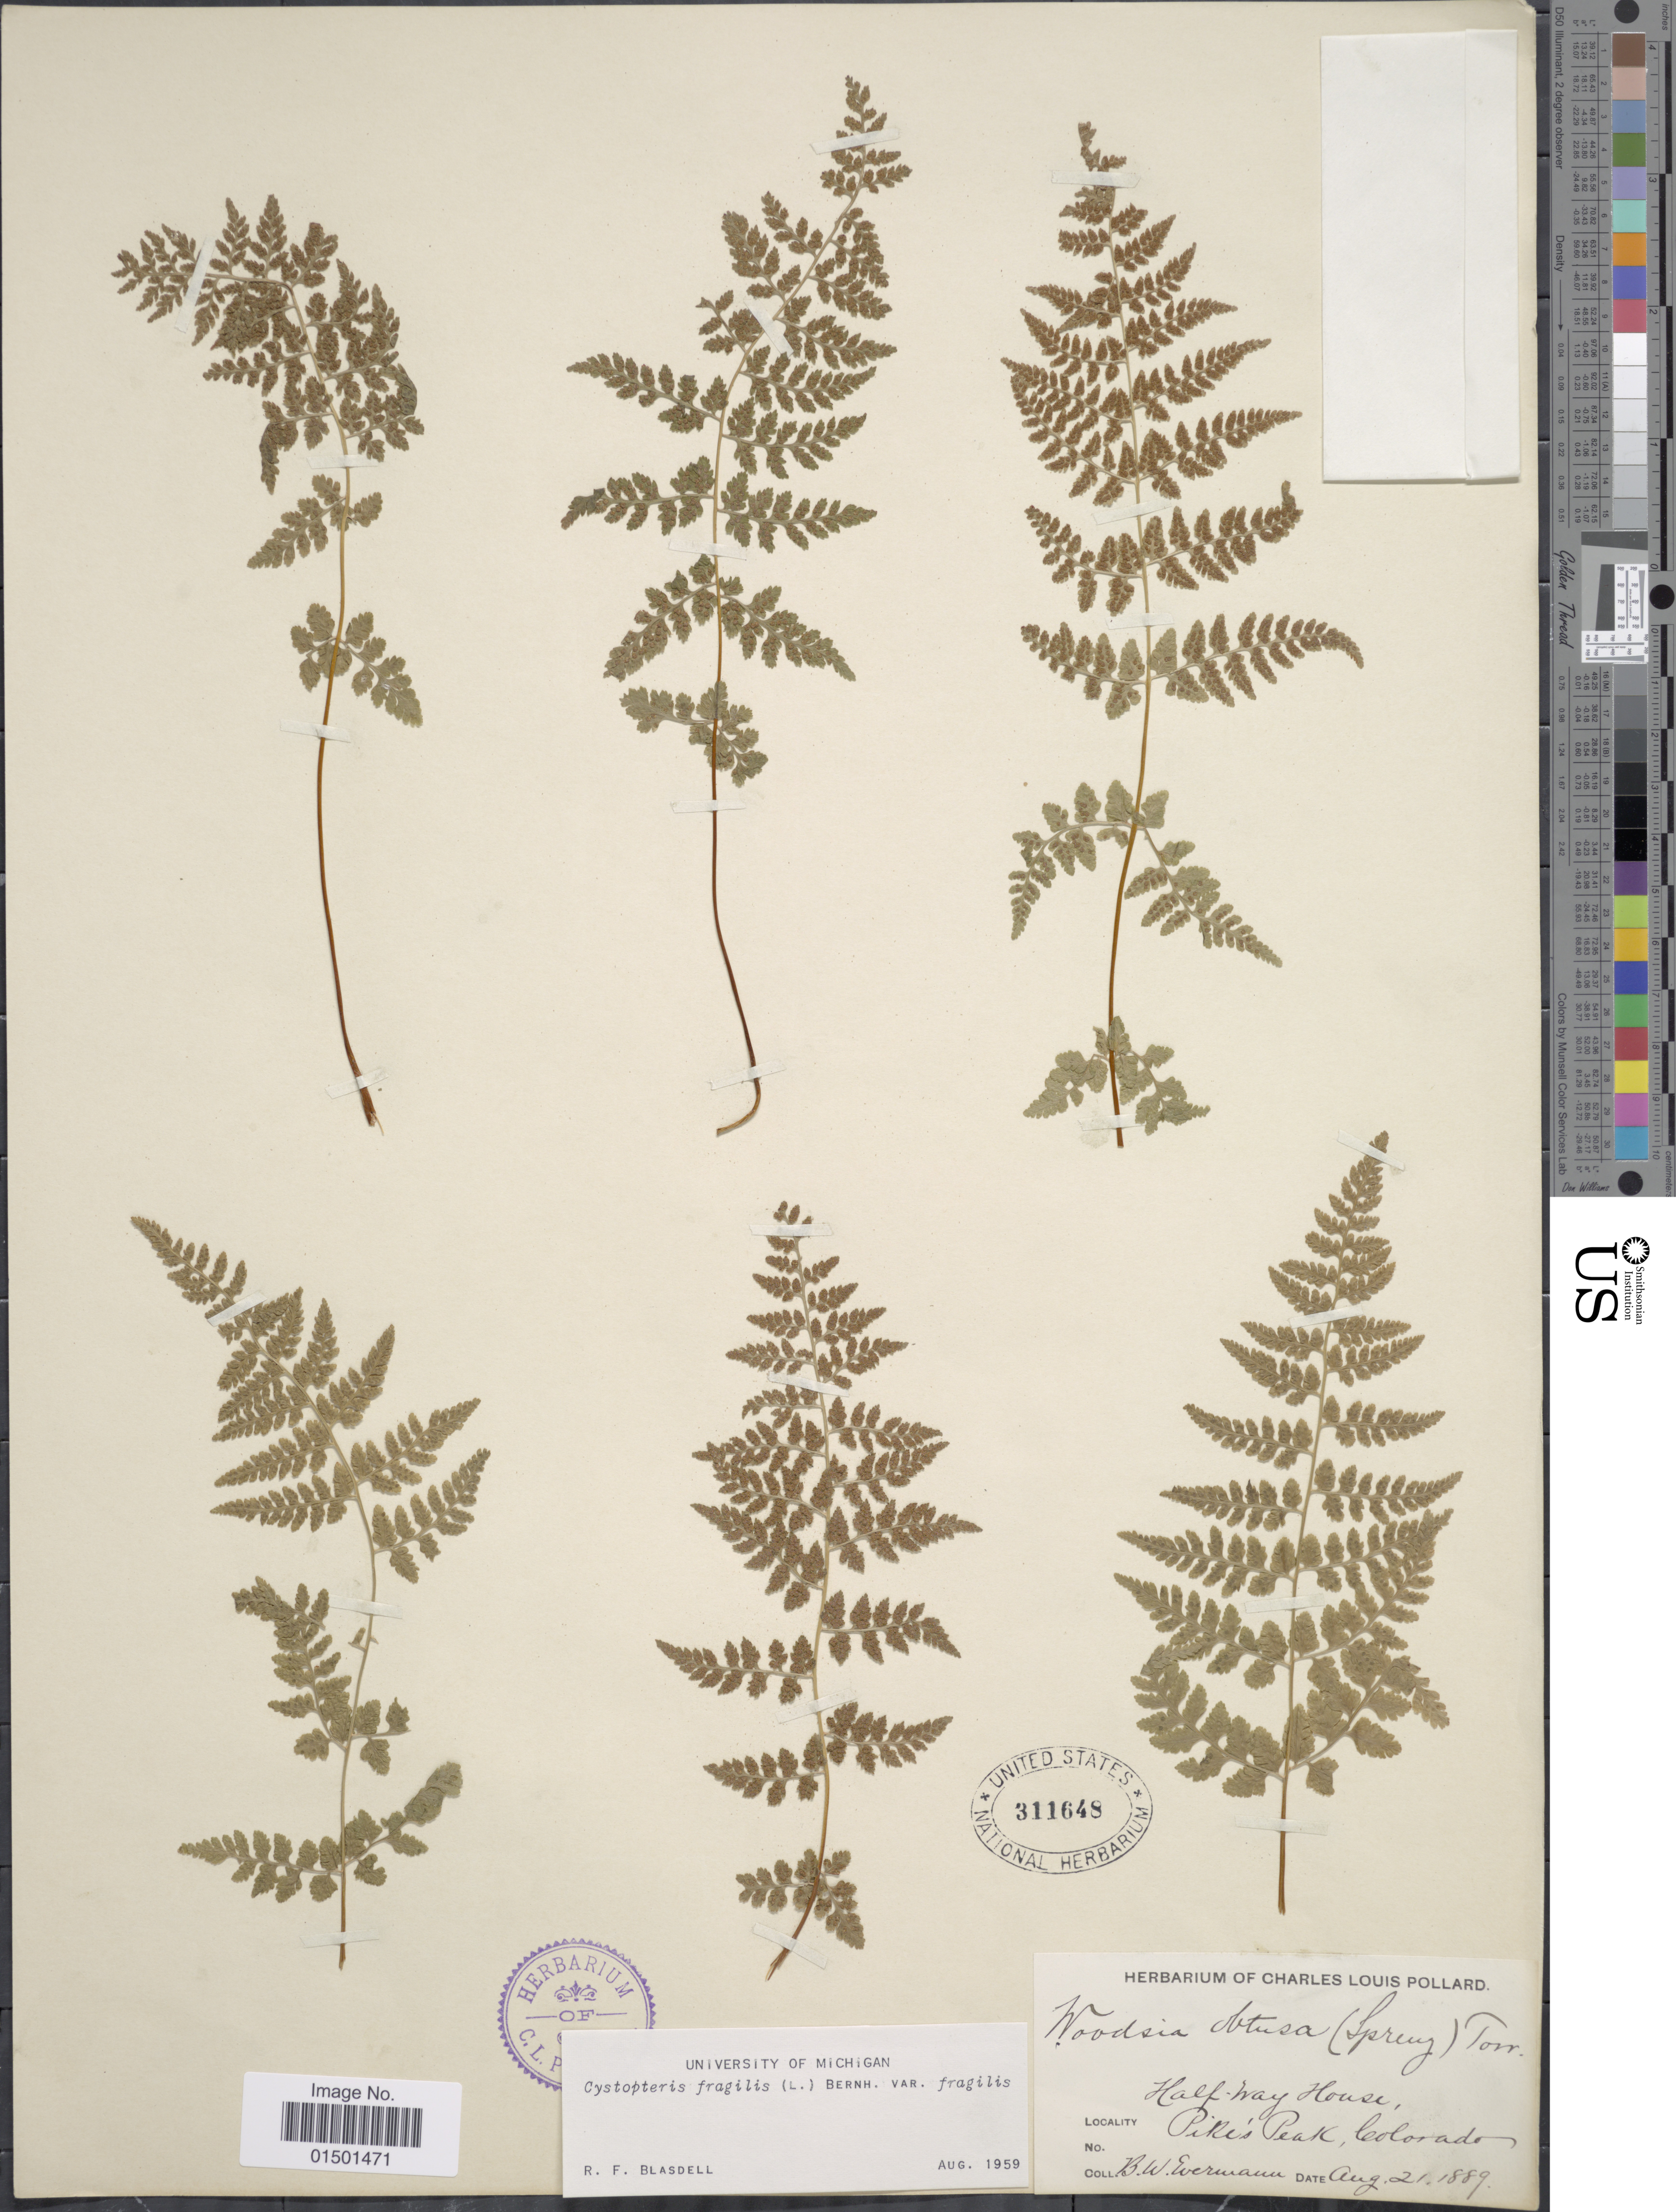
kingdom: Plantae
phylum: Tracheophyta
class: Polypodiopsida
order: Polypodiales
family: Cystopteridaceae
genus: Cystopteris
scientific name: Cystopteris fragilis var. fragilis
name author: (L.) Bernh.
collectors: B. W. Evermann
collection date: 1889-08-21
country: United States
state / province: Colorado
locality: Half-Way House. Pikes Peak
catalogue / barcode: US 311648